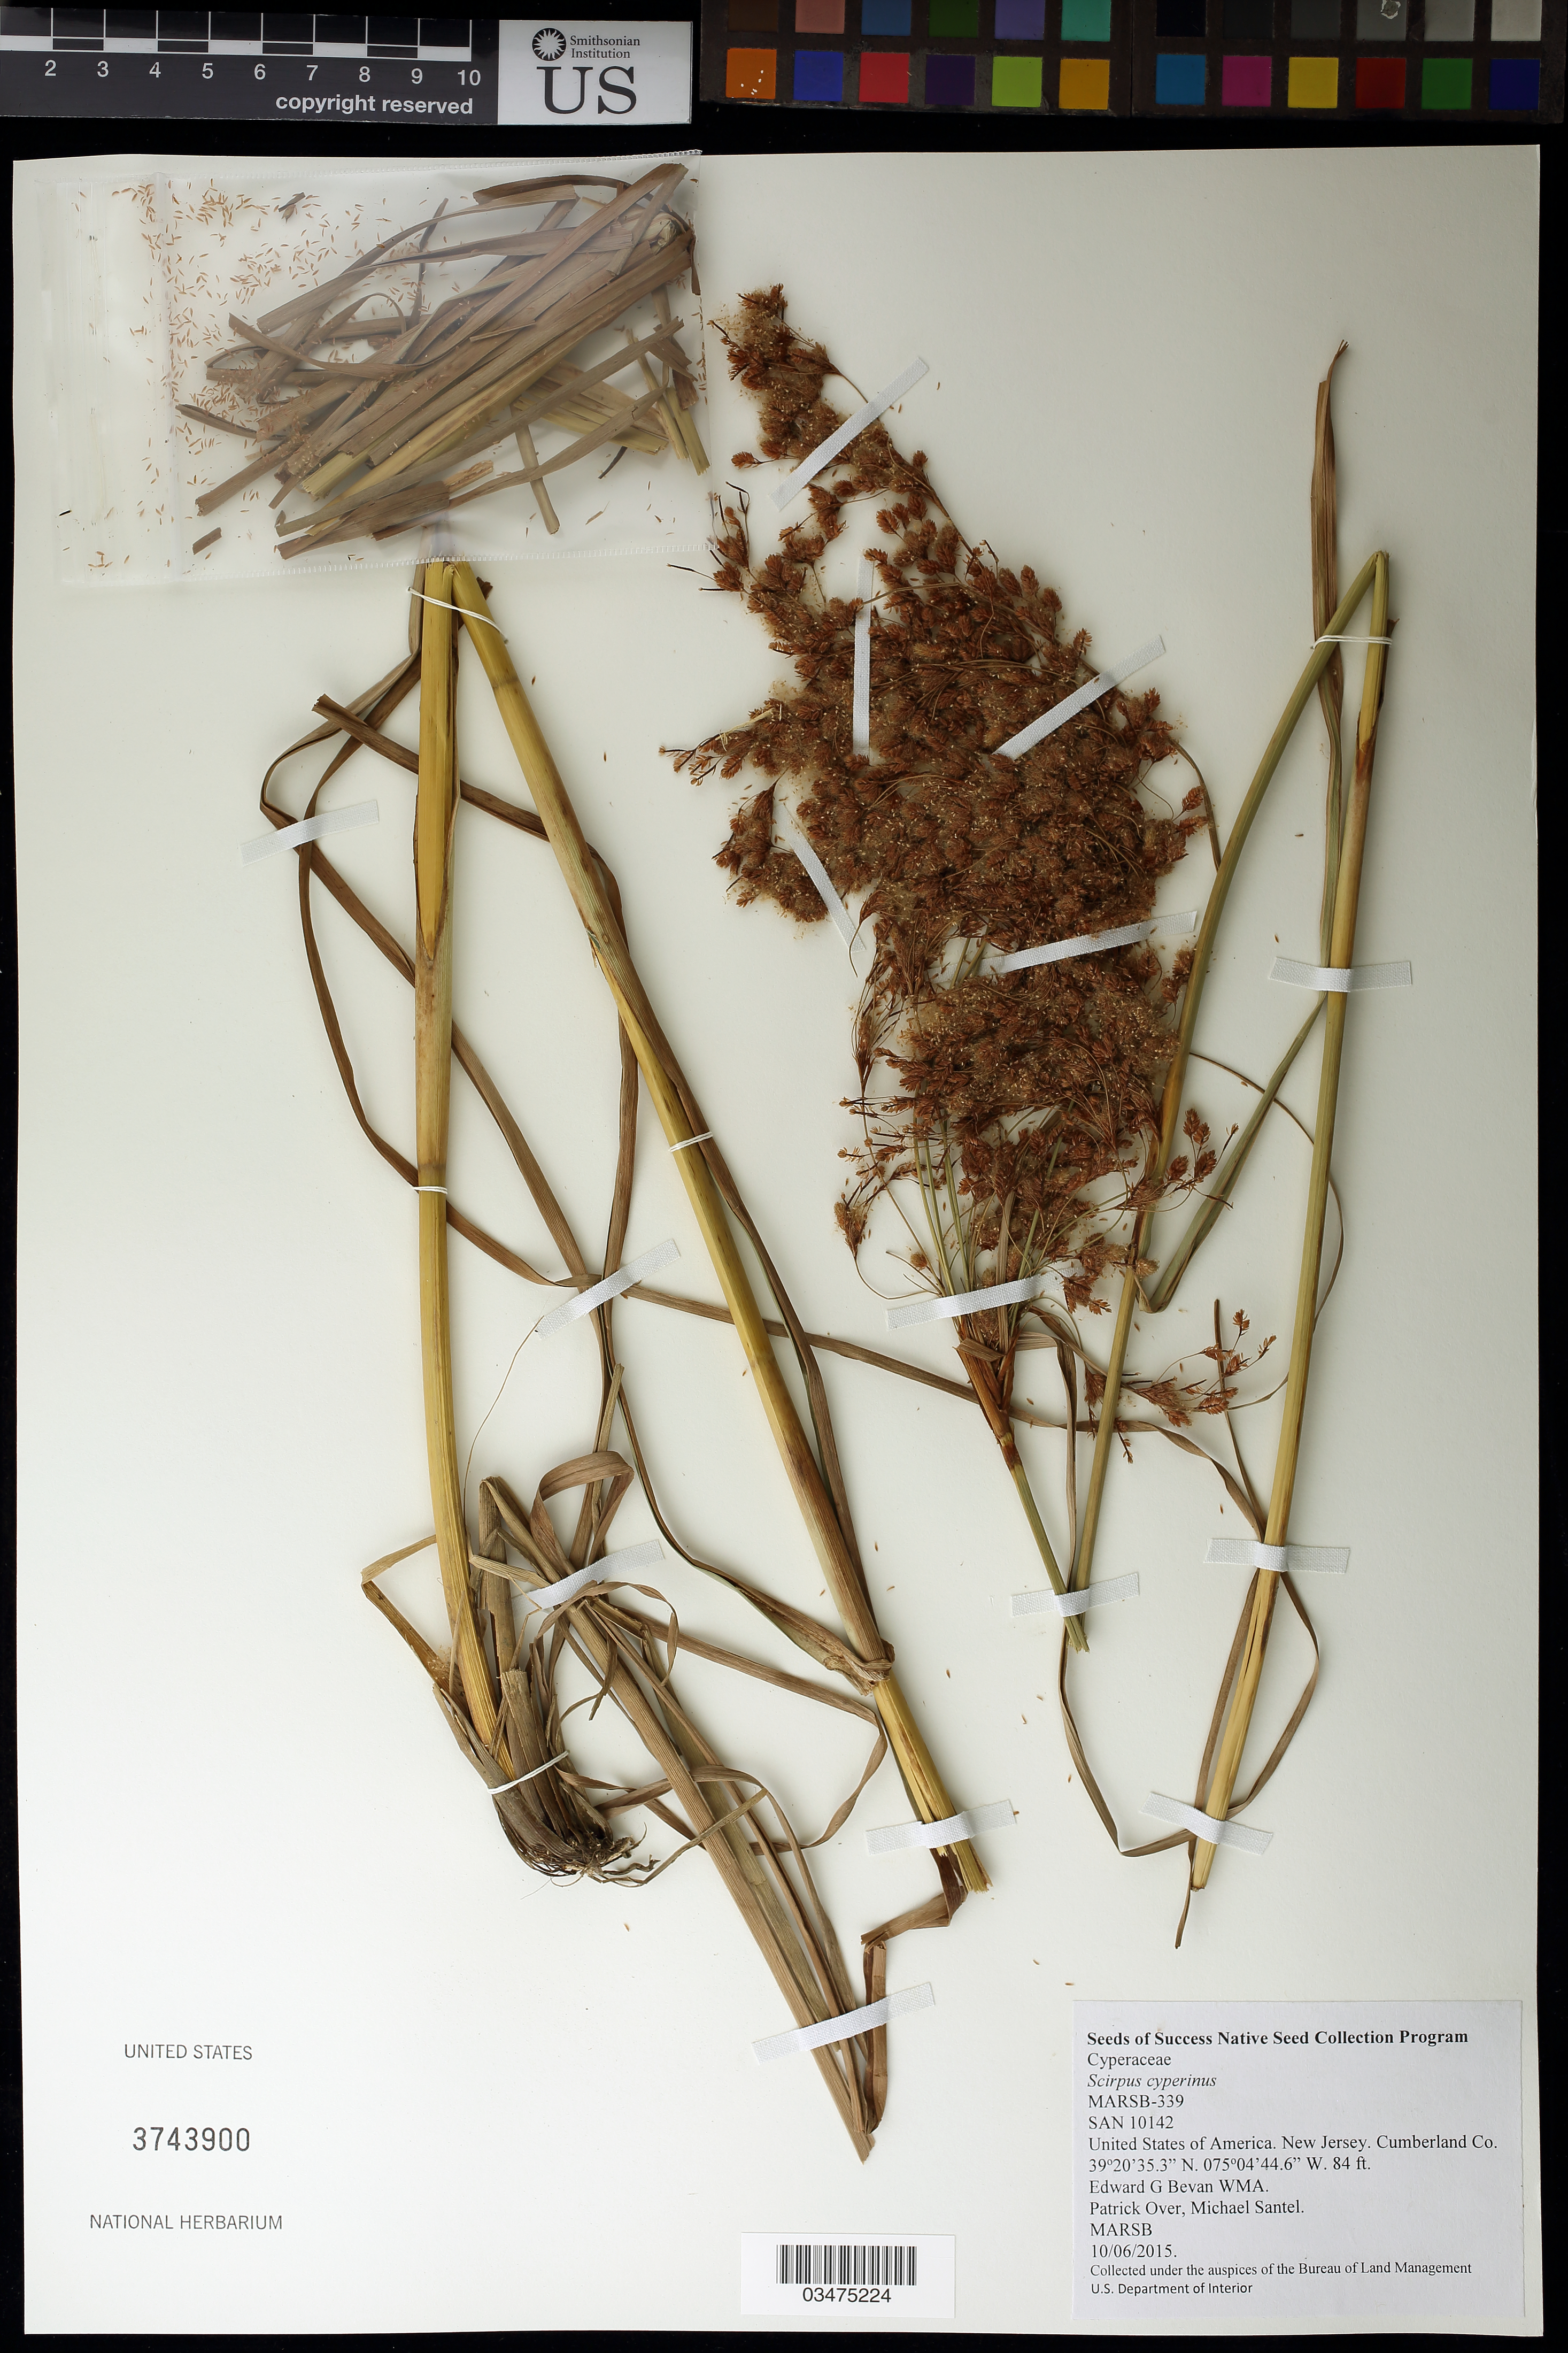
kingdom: Plantae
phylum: Tracheophyta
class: Liliopsida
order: Poales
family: Cyperaceae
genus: Scirpus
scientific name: Scirpus cyperinus (L.) Kunth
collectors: P. Over & M. Santel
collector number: MARSB-339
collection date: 2015-10-06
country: United States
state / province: New Jersey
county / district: Cumberland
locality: Edward G. Bevan Wildlife Management Area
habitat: Pitch Pine Barrens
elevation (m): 26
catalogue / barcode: US 3743900